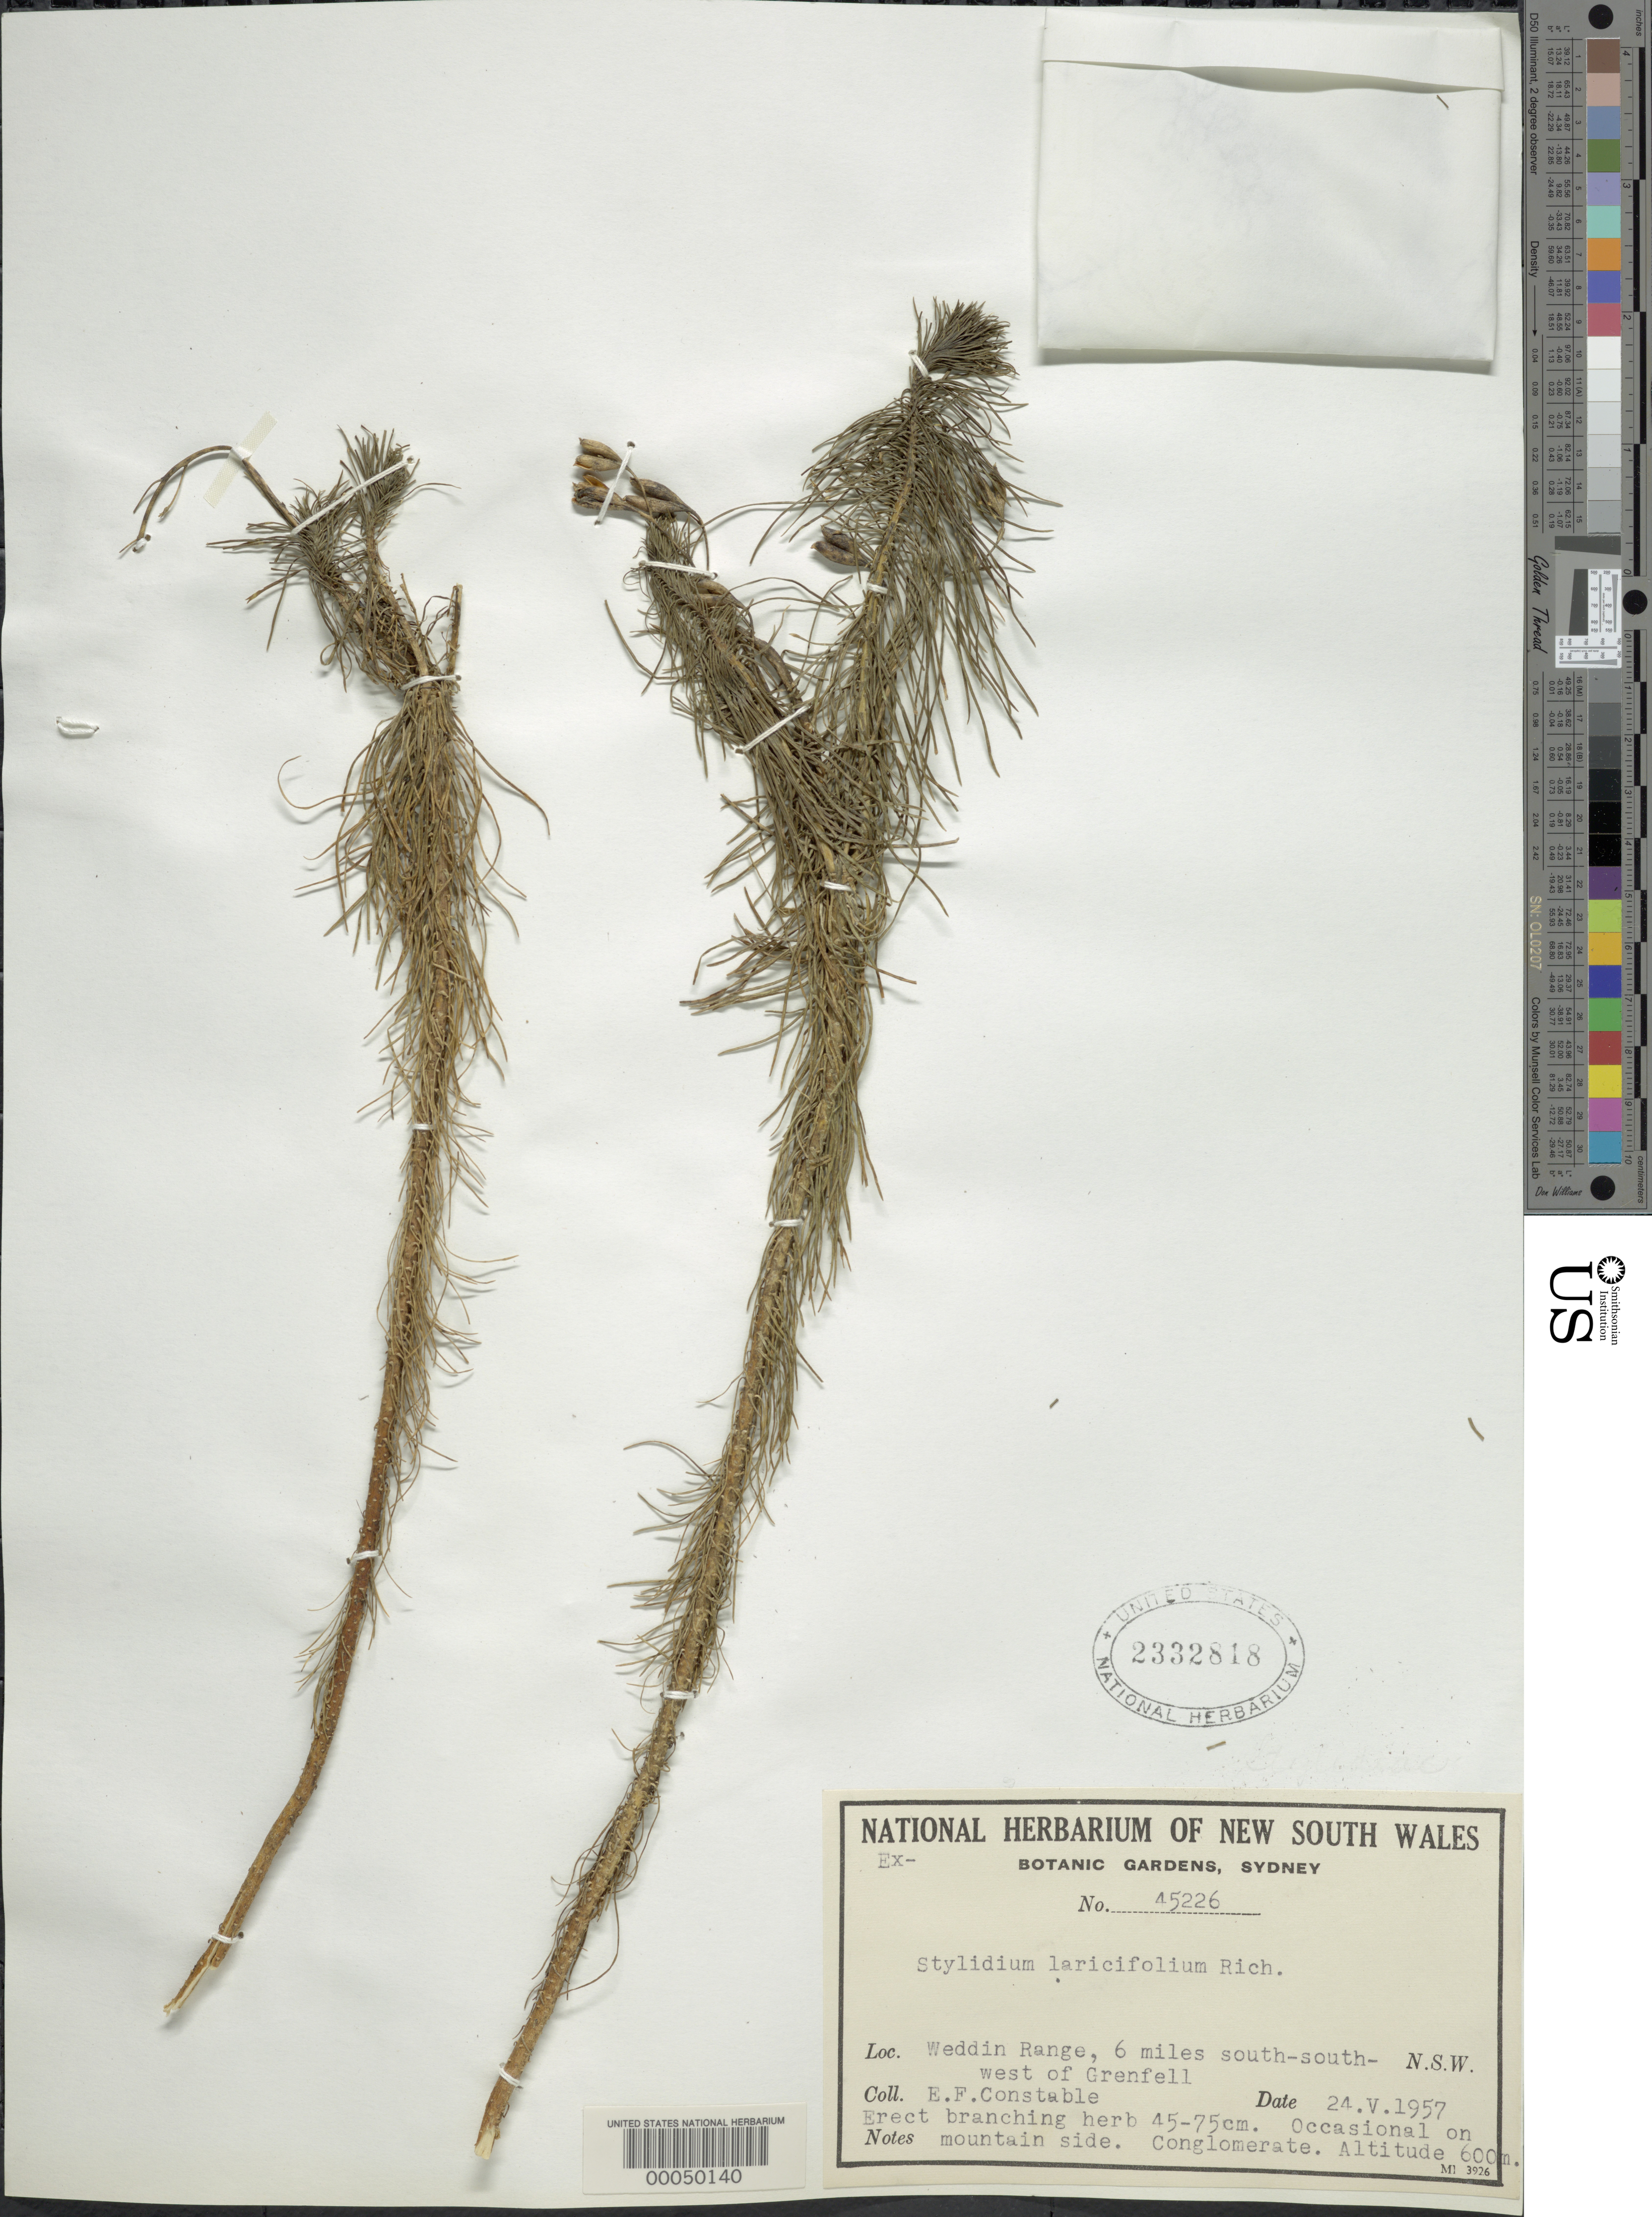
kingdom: Plantae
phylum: Tracheophyta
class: Magnoliopsida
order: Asterales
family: Stylidiaceae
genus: Stylidium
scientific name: Stylidium laricifolium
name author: Rich.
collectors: E. F. Constable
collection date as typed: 24 May 1957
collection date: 1957-05-24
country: Australia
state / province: New South Wales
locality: Weddin range, 6 miles ssw of grenfell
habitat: Occasional on mountainside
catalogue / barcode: US 2332818